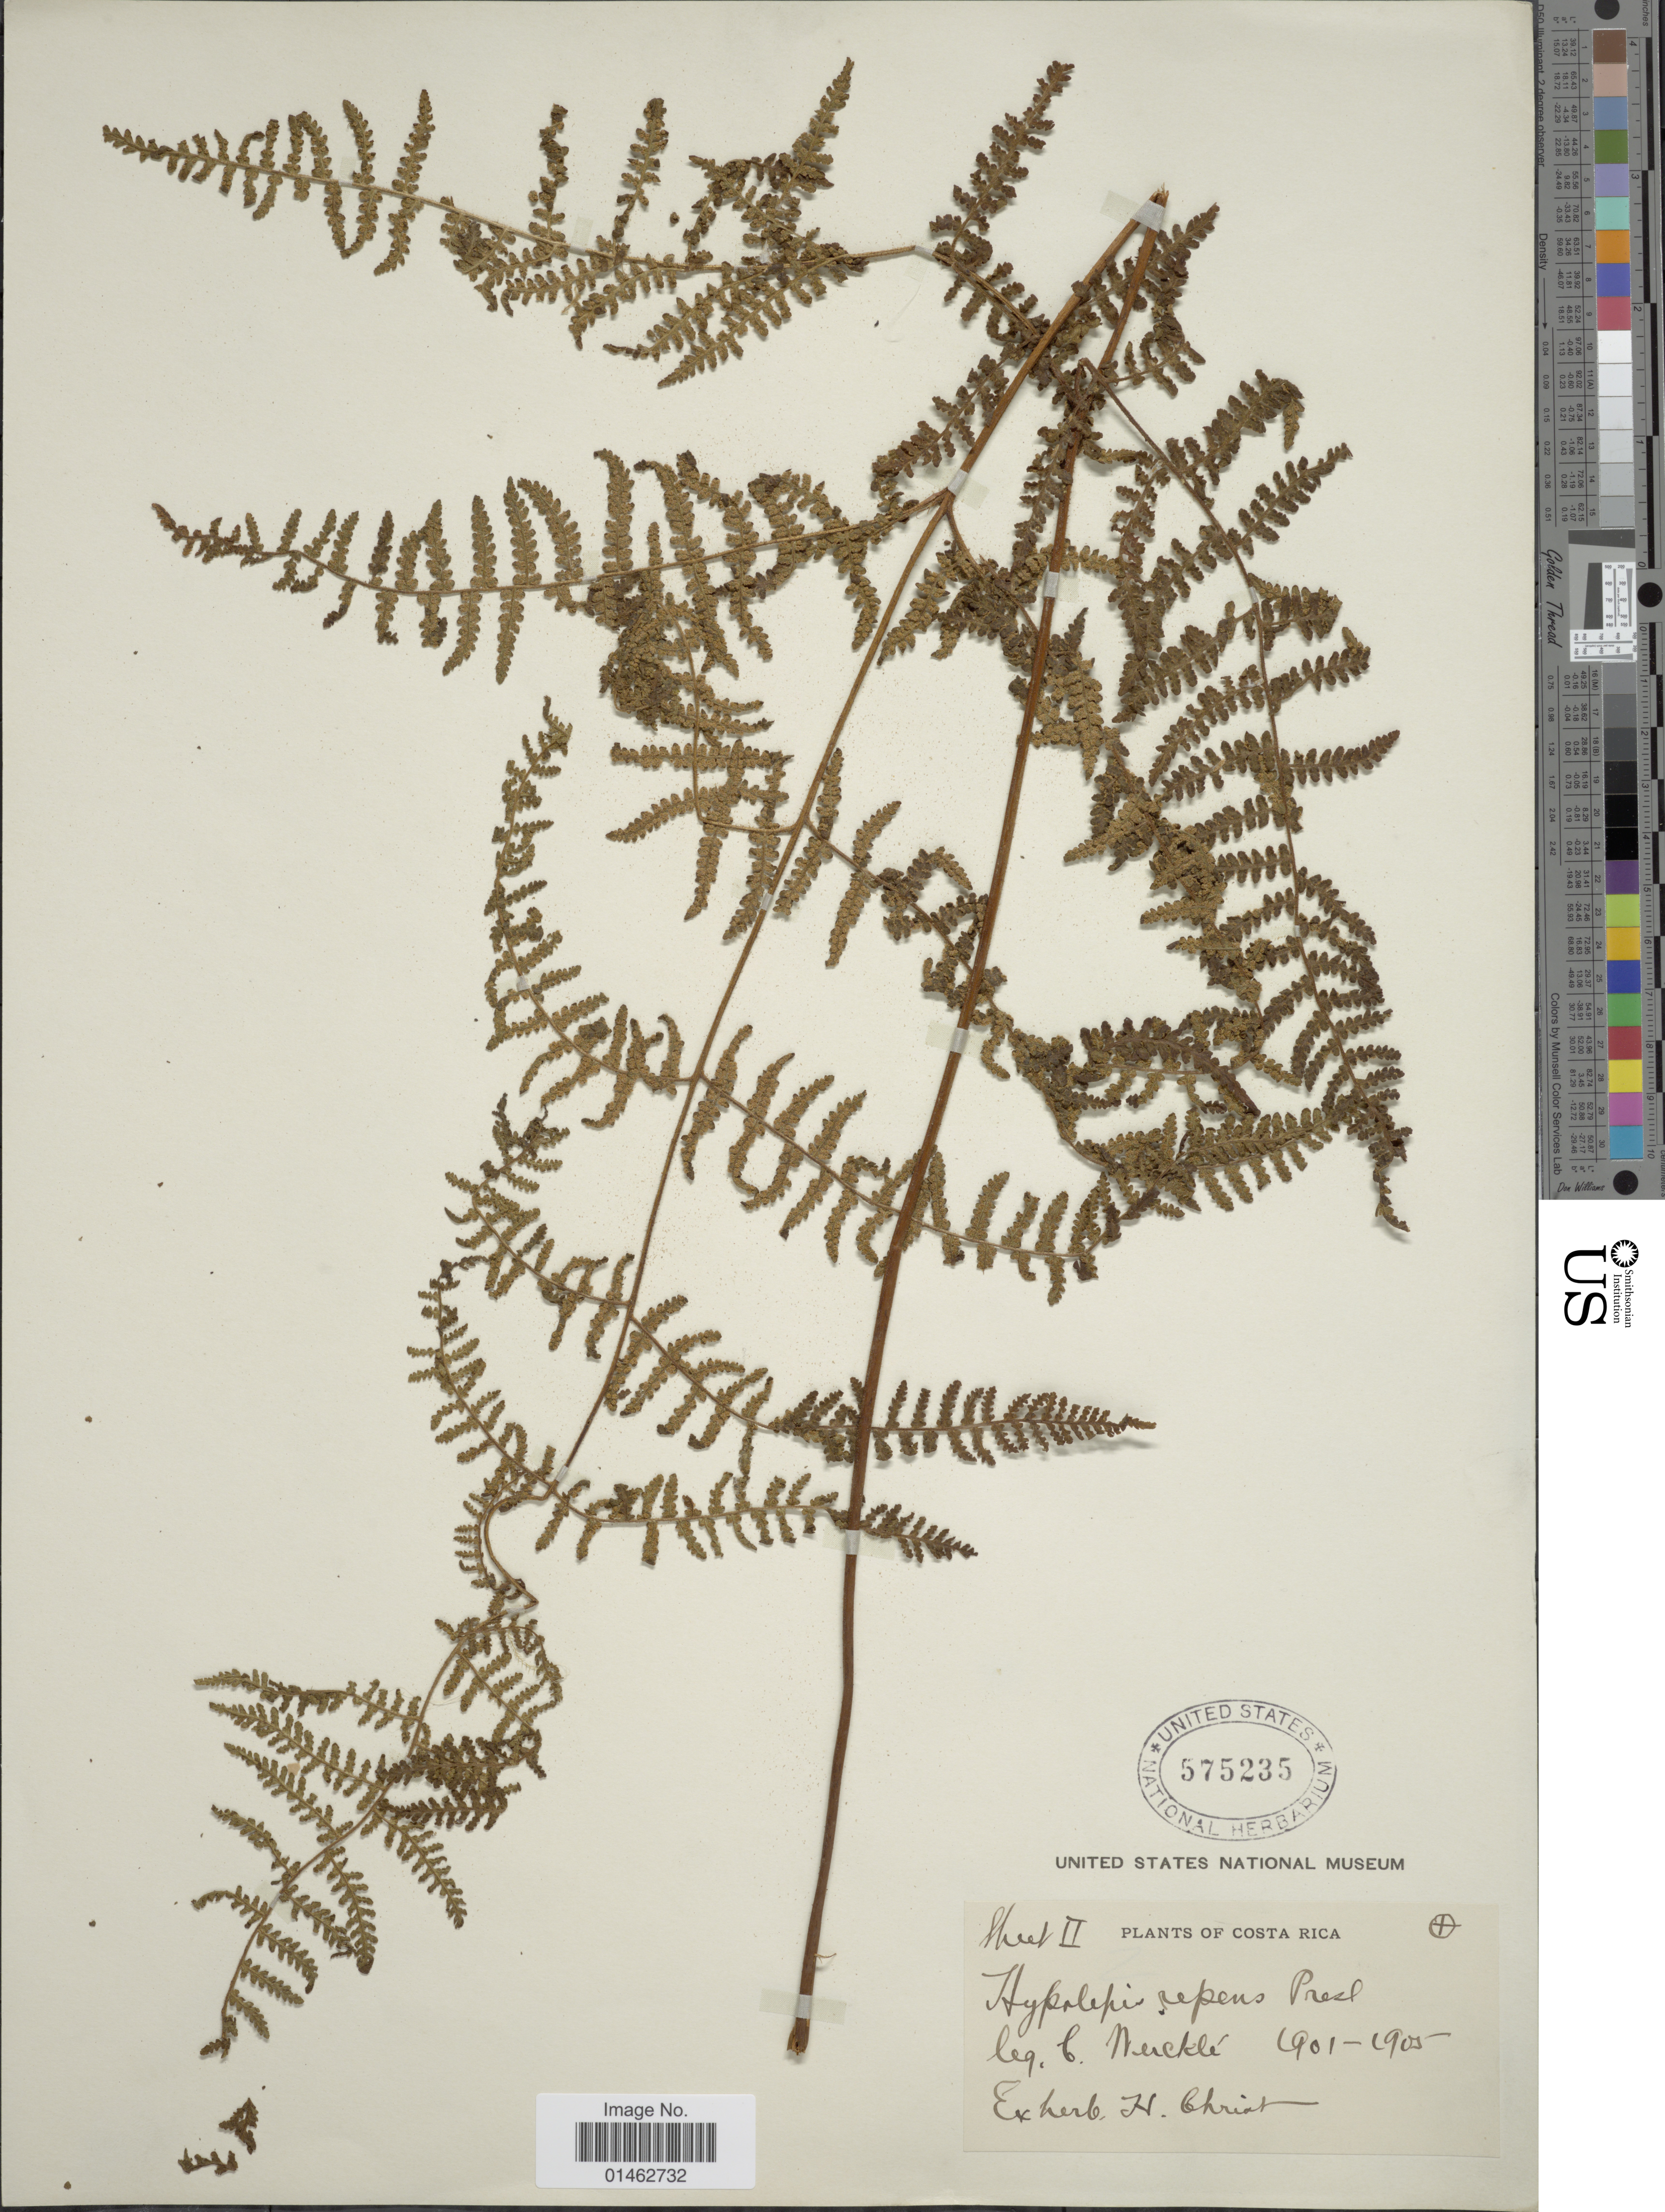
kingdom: Plantae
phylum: Tracheophyta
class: Polypodiopsida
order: Polypodiales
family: Dennstaedtiaceae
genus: Hypolepis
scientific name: Hypolepis viscosa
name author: H. Karst.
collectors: C. Wercklé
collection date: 1901/1905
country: Costa Rica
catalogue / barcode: US 575235